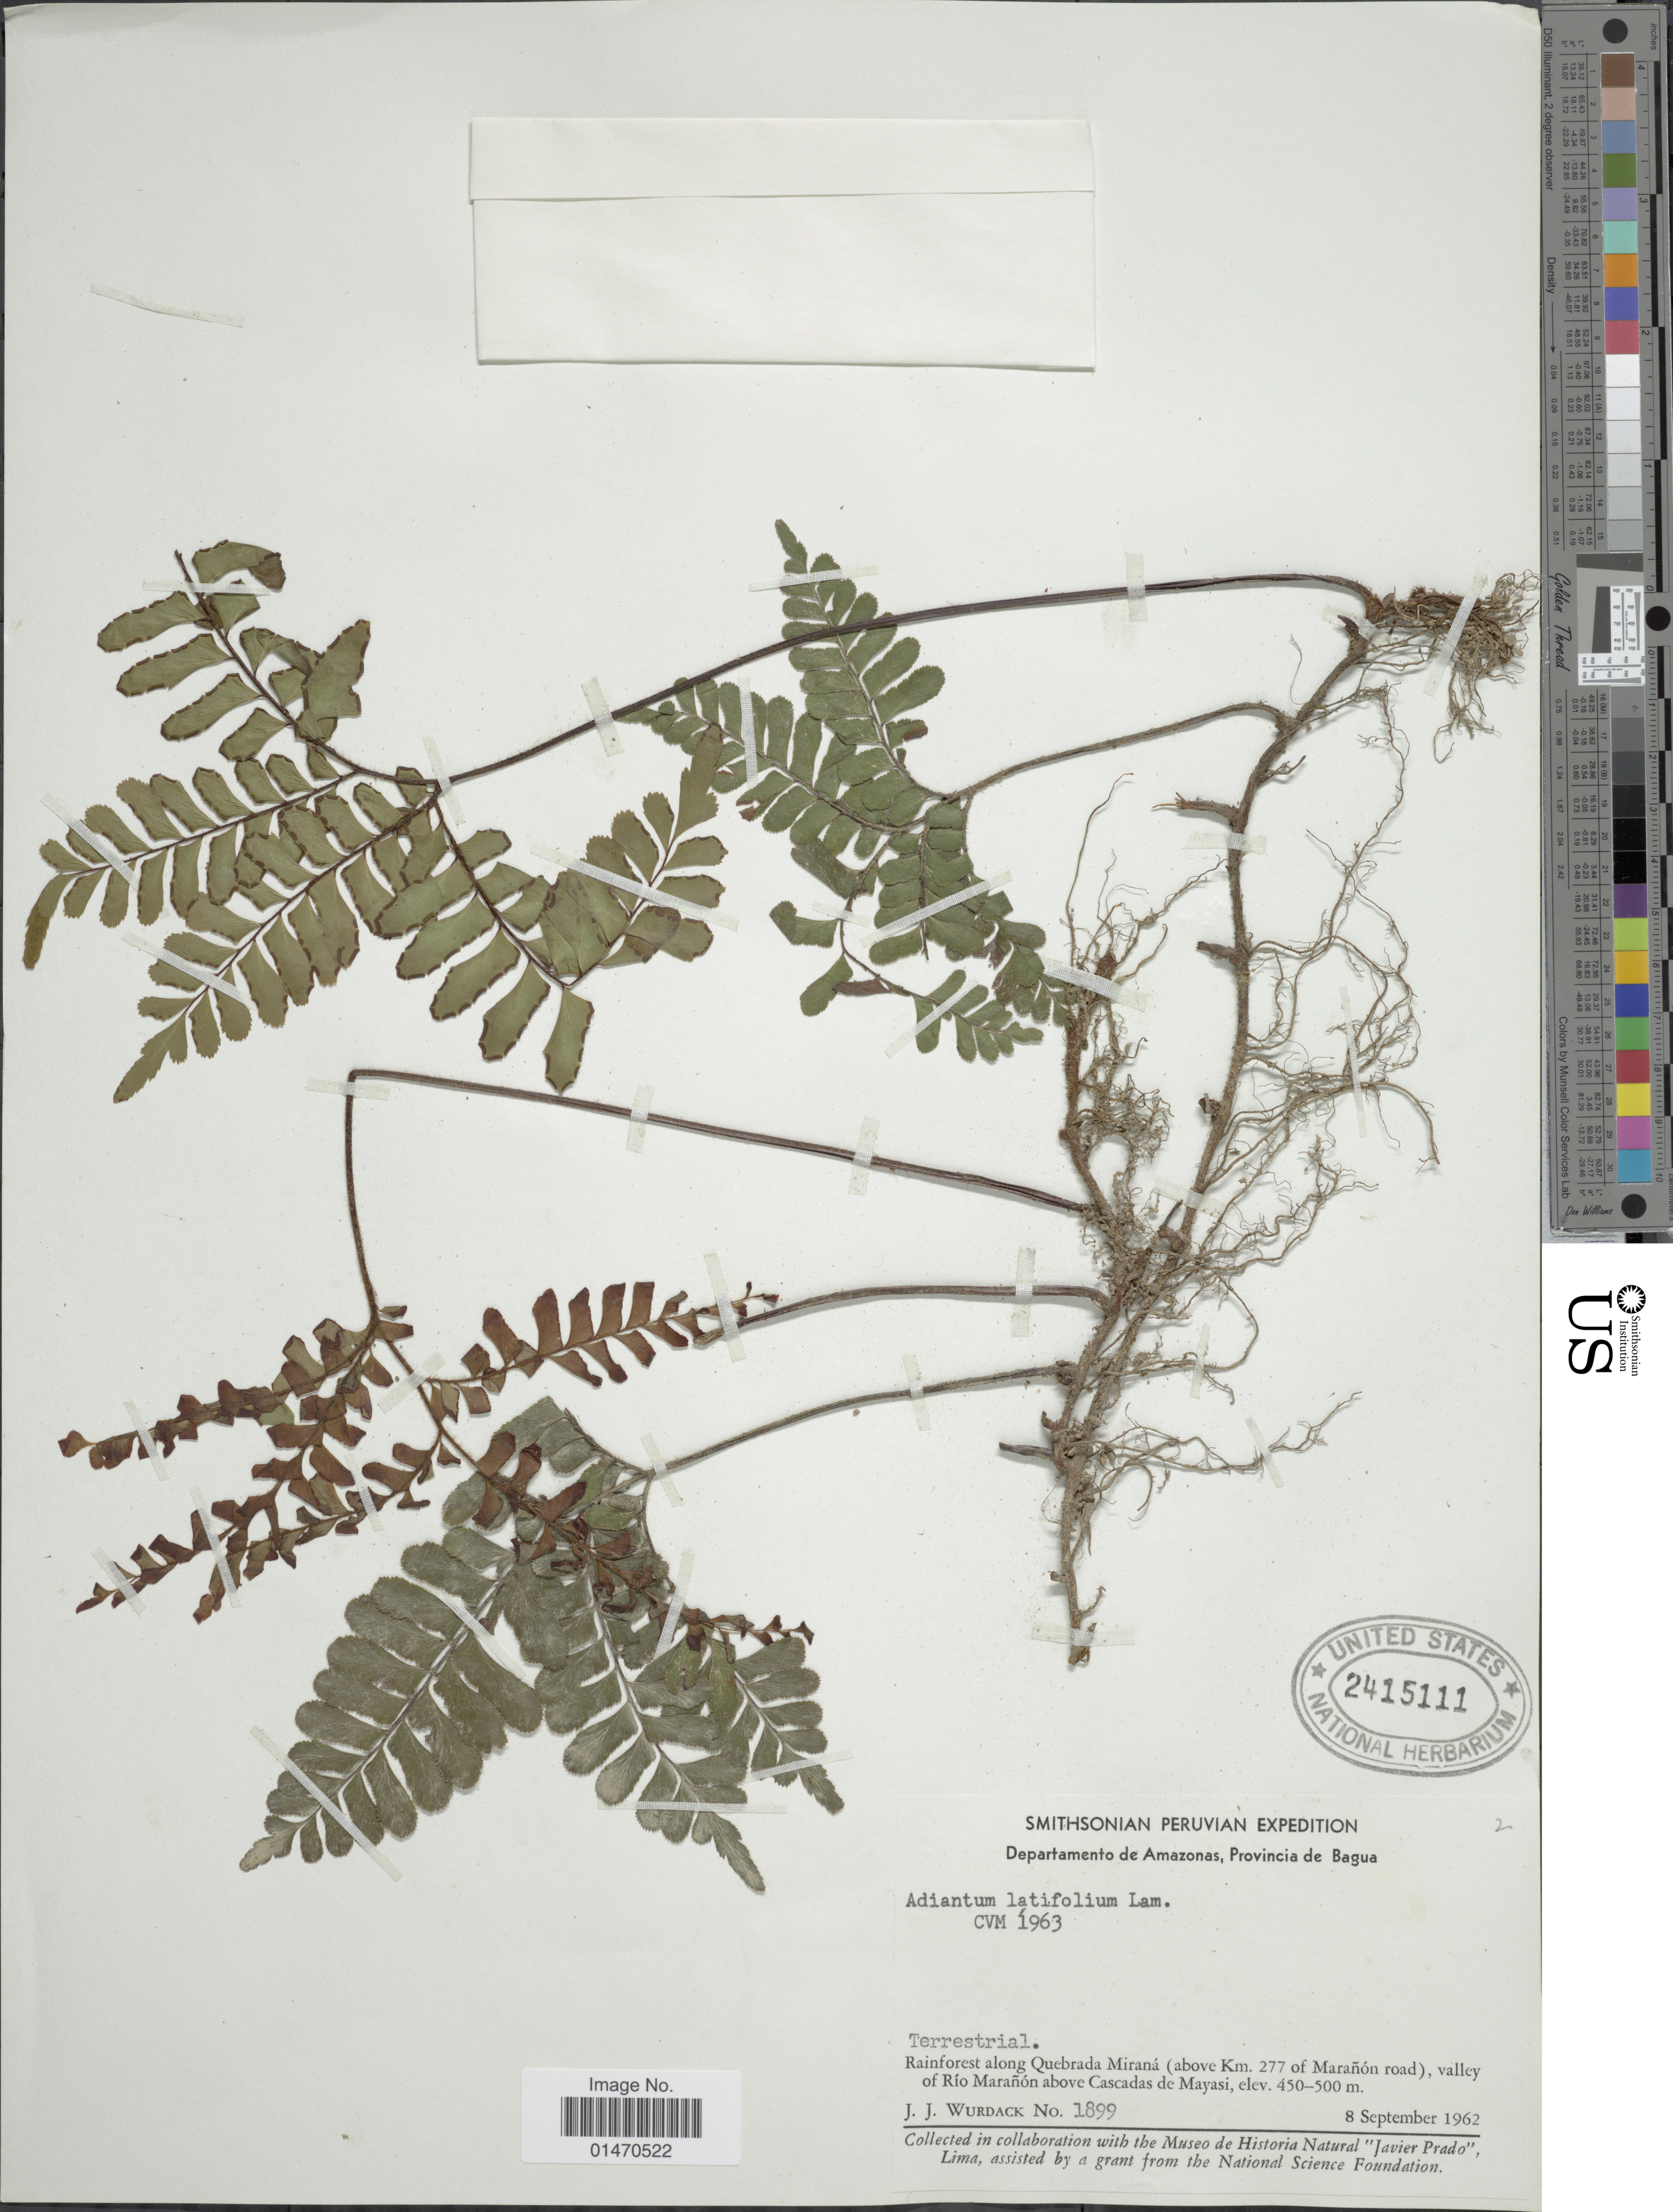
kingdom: Plantae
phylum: Tracheophyta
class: Polypodiopsida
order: Polypodiales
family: Pteridaceae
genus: Adiantum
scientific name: Adiantum latifolium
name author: Lam.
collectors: J. J. Wurdack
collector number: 1899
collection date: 1962-09-08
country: Peru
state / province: Amazonas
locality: Departamento de Amazonas, Provincia de Bagua, Rainforest along Quebrada Miraná(above Km 277 of Maranon road), valley of Rio Maranon above Cascadas de Mayasi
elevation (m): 450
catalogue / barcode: US 2415111